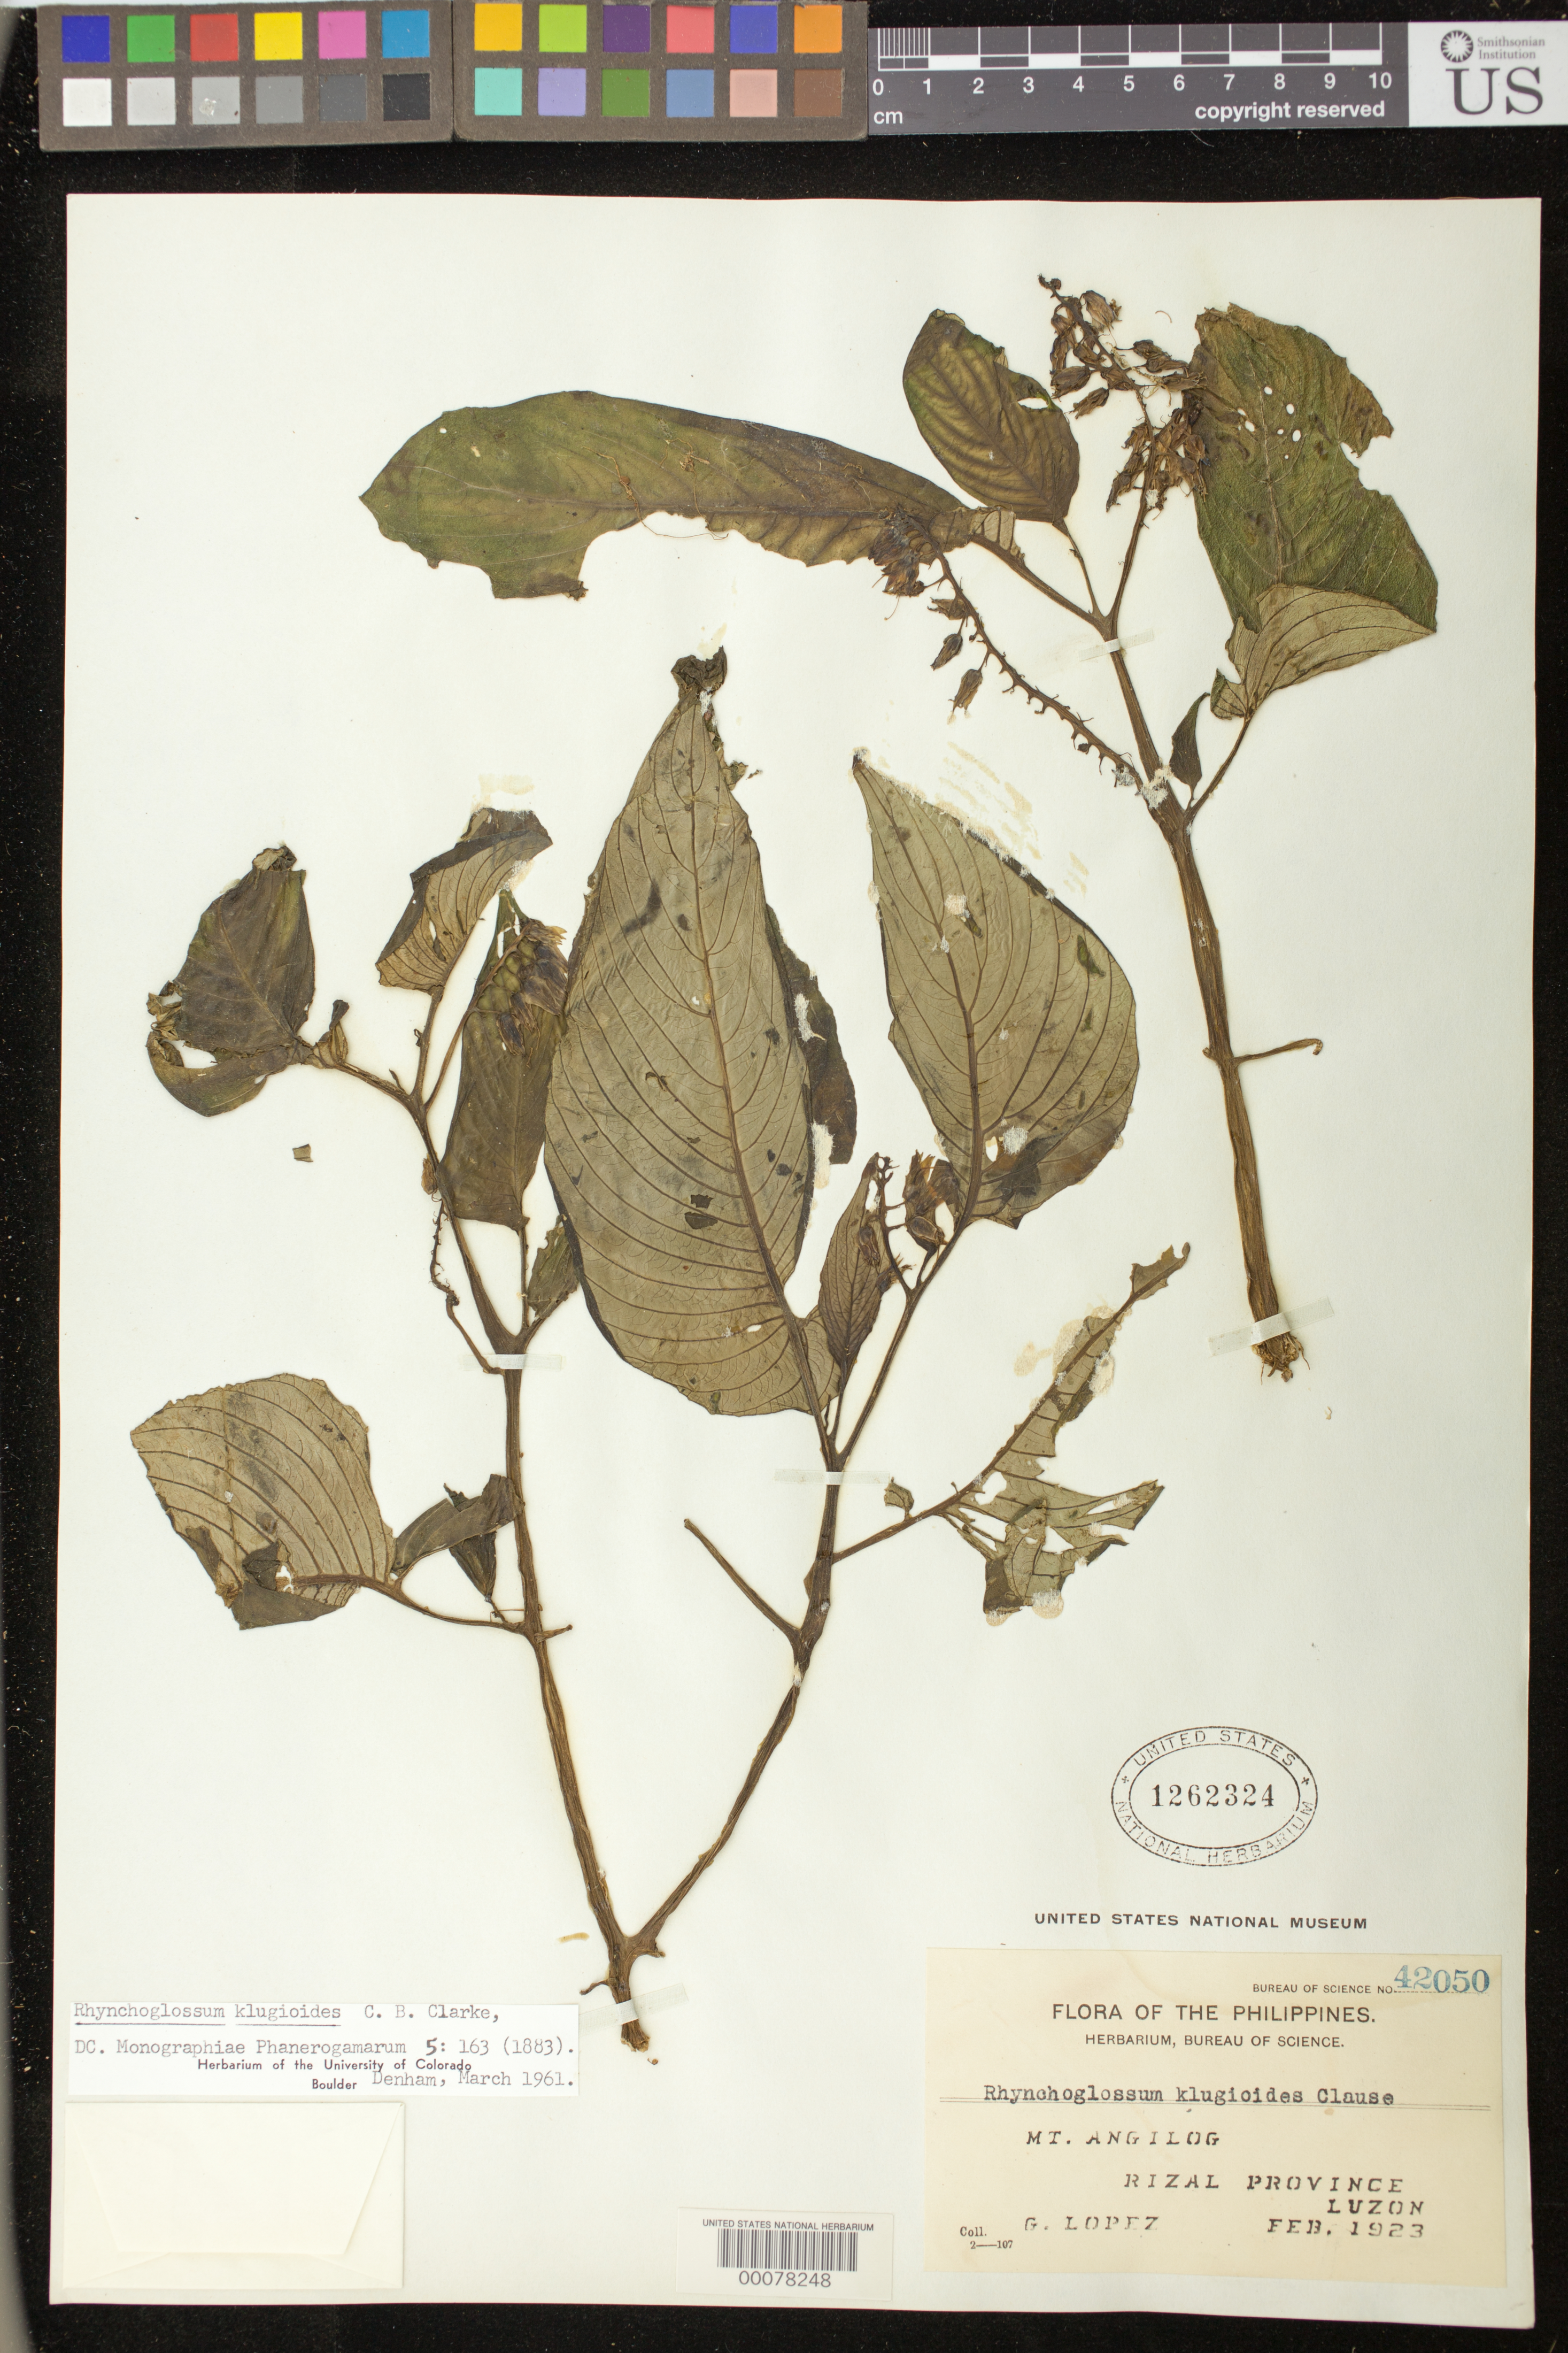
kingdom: Plantae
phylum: Tracheophyta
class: Magnoliopsida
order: Lamiales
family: Gesneriaceae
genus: Rhynchoglossum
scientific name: Rhynchoglossum klugioides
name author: C.B. Clarke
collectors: G. Lopéz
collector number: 42050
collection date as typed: Feb 1923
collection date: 1923-02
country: Philippines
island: Luzon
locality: Rizal, Mt angilog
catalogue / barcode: US 1262324